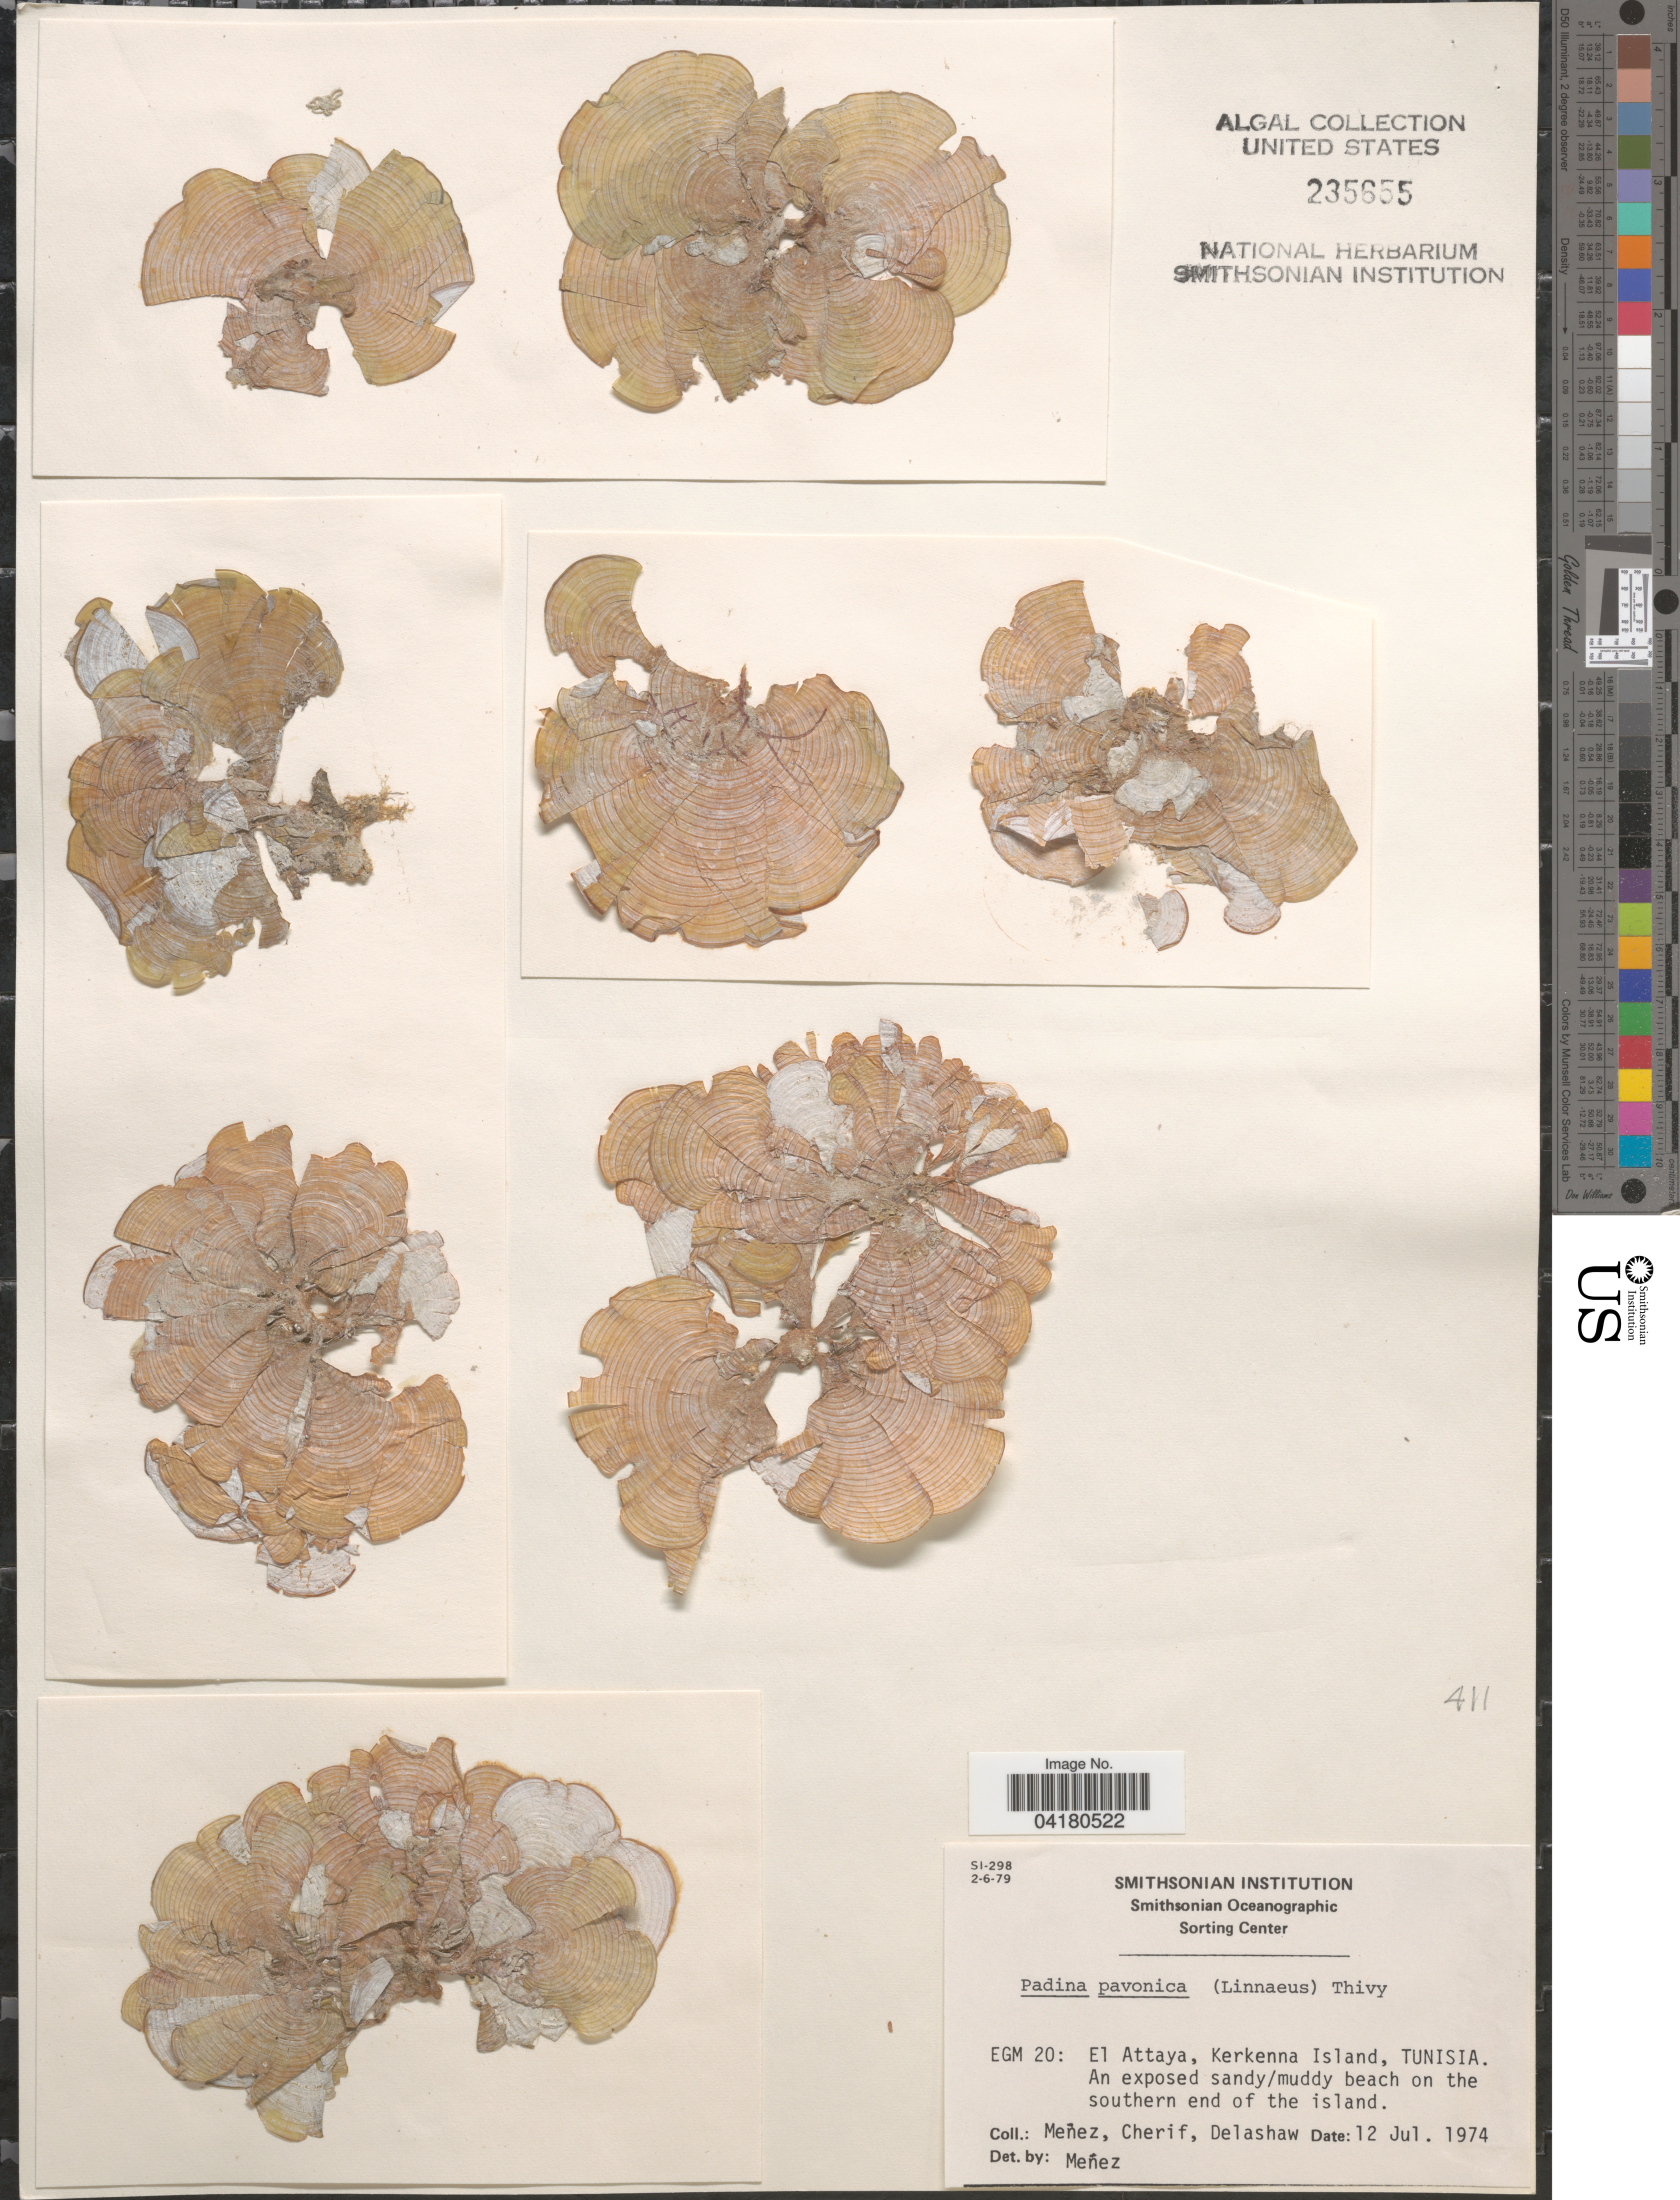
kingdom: Chromista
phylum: Ochrophyta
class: Phaeophyceae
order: Dictyotales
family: Dictyotaceae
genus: Padina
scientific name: Padina pavonica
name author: (L.) Thivy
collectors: Menez, -. Cherif & -. Delashaw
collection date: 1974-07-12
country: Tunisia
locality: EGM 20: El Attaya, Kerkenna Island, Tunisia. An exposed sandy/muddy beach on the southern end of the island.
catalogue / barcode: US 235655